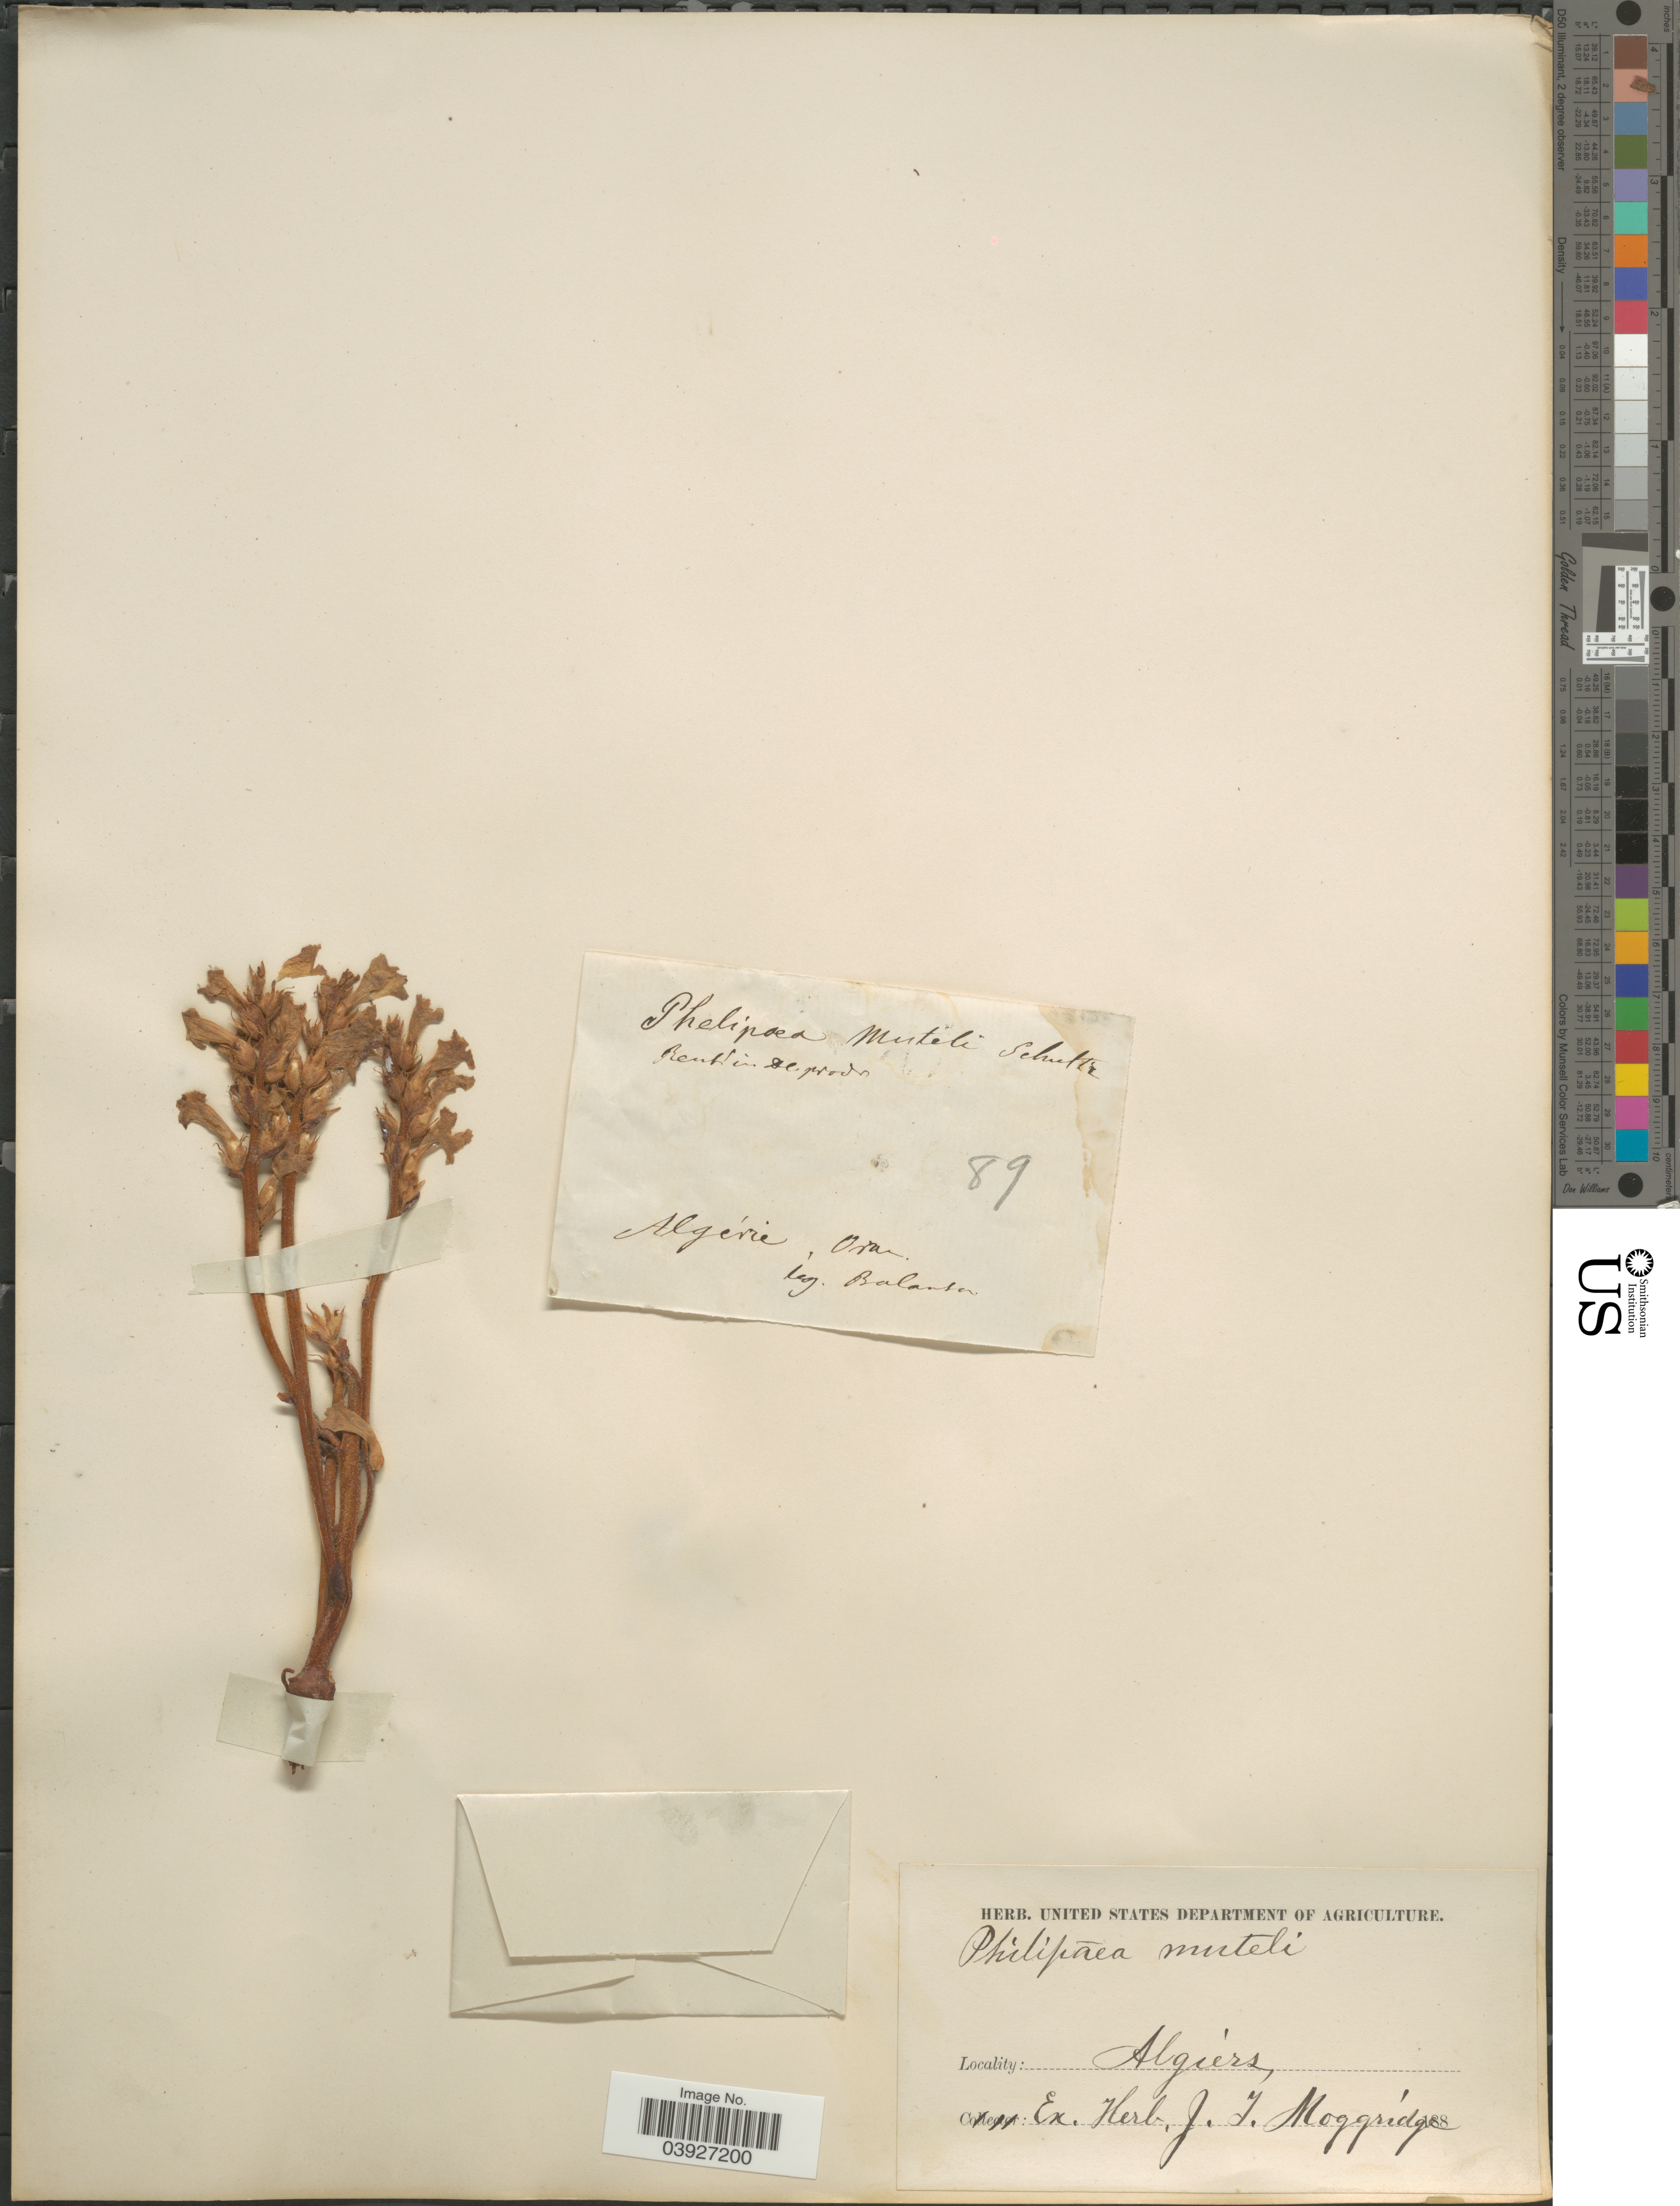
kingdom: Plantae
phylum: Tracheophyta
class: Magnoliopsida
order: Lamiales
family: Orobanchaceae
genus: Orobanche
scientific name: Orobanche mutelii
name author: F.W. Schultz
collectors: -. Balansa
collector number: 89?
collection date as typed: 188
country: Algeria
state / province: Oran